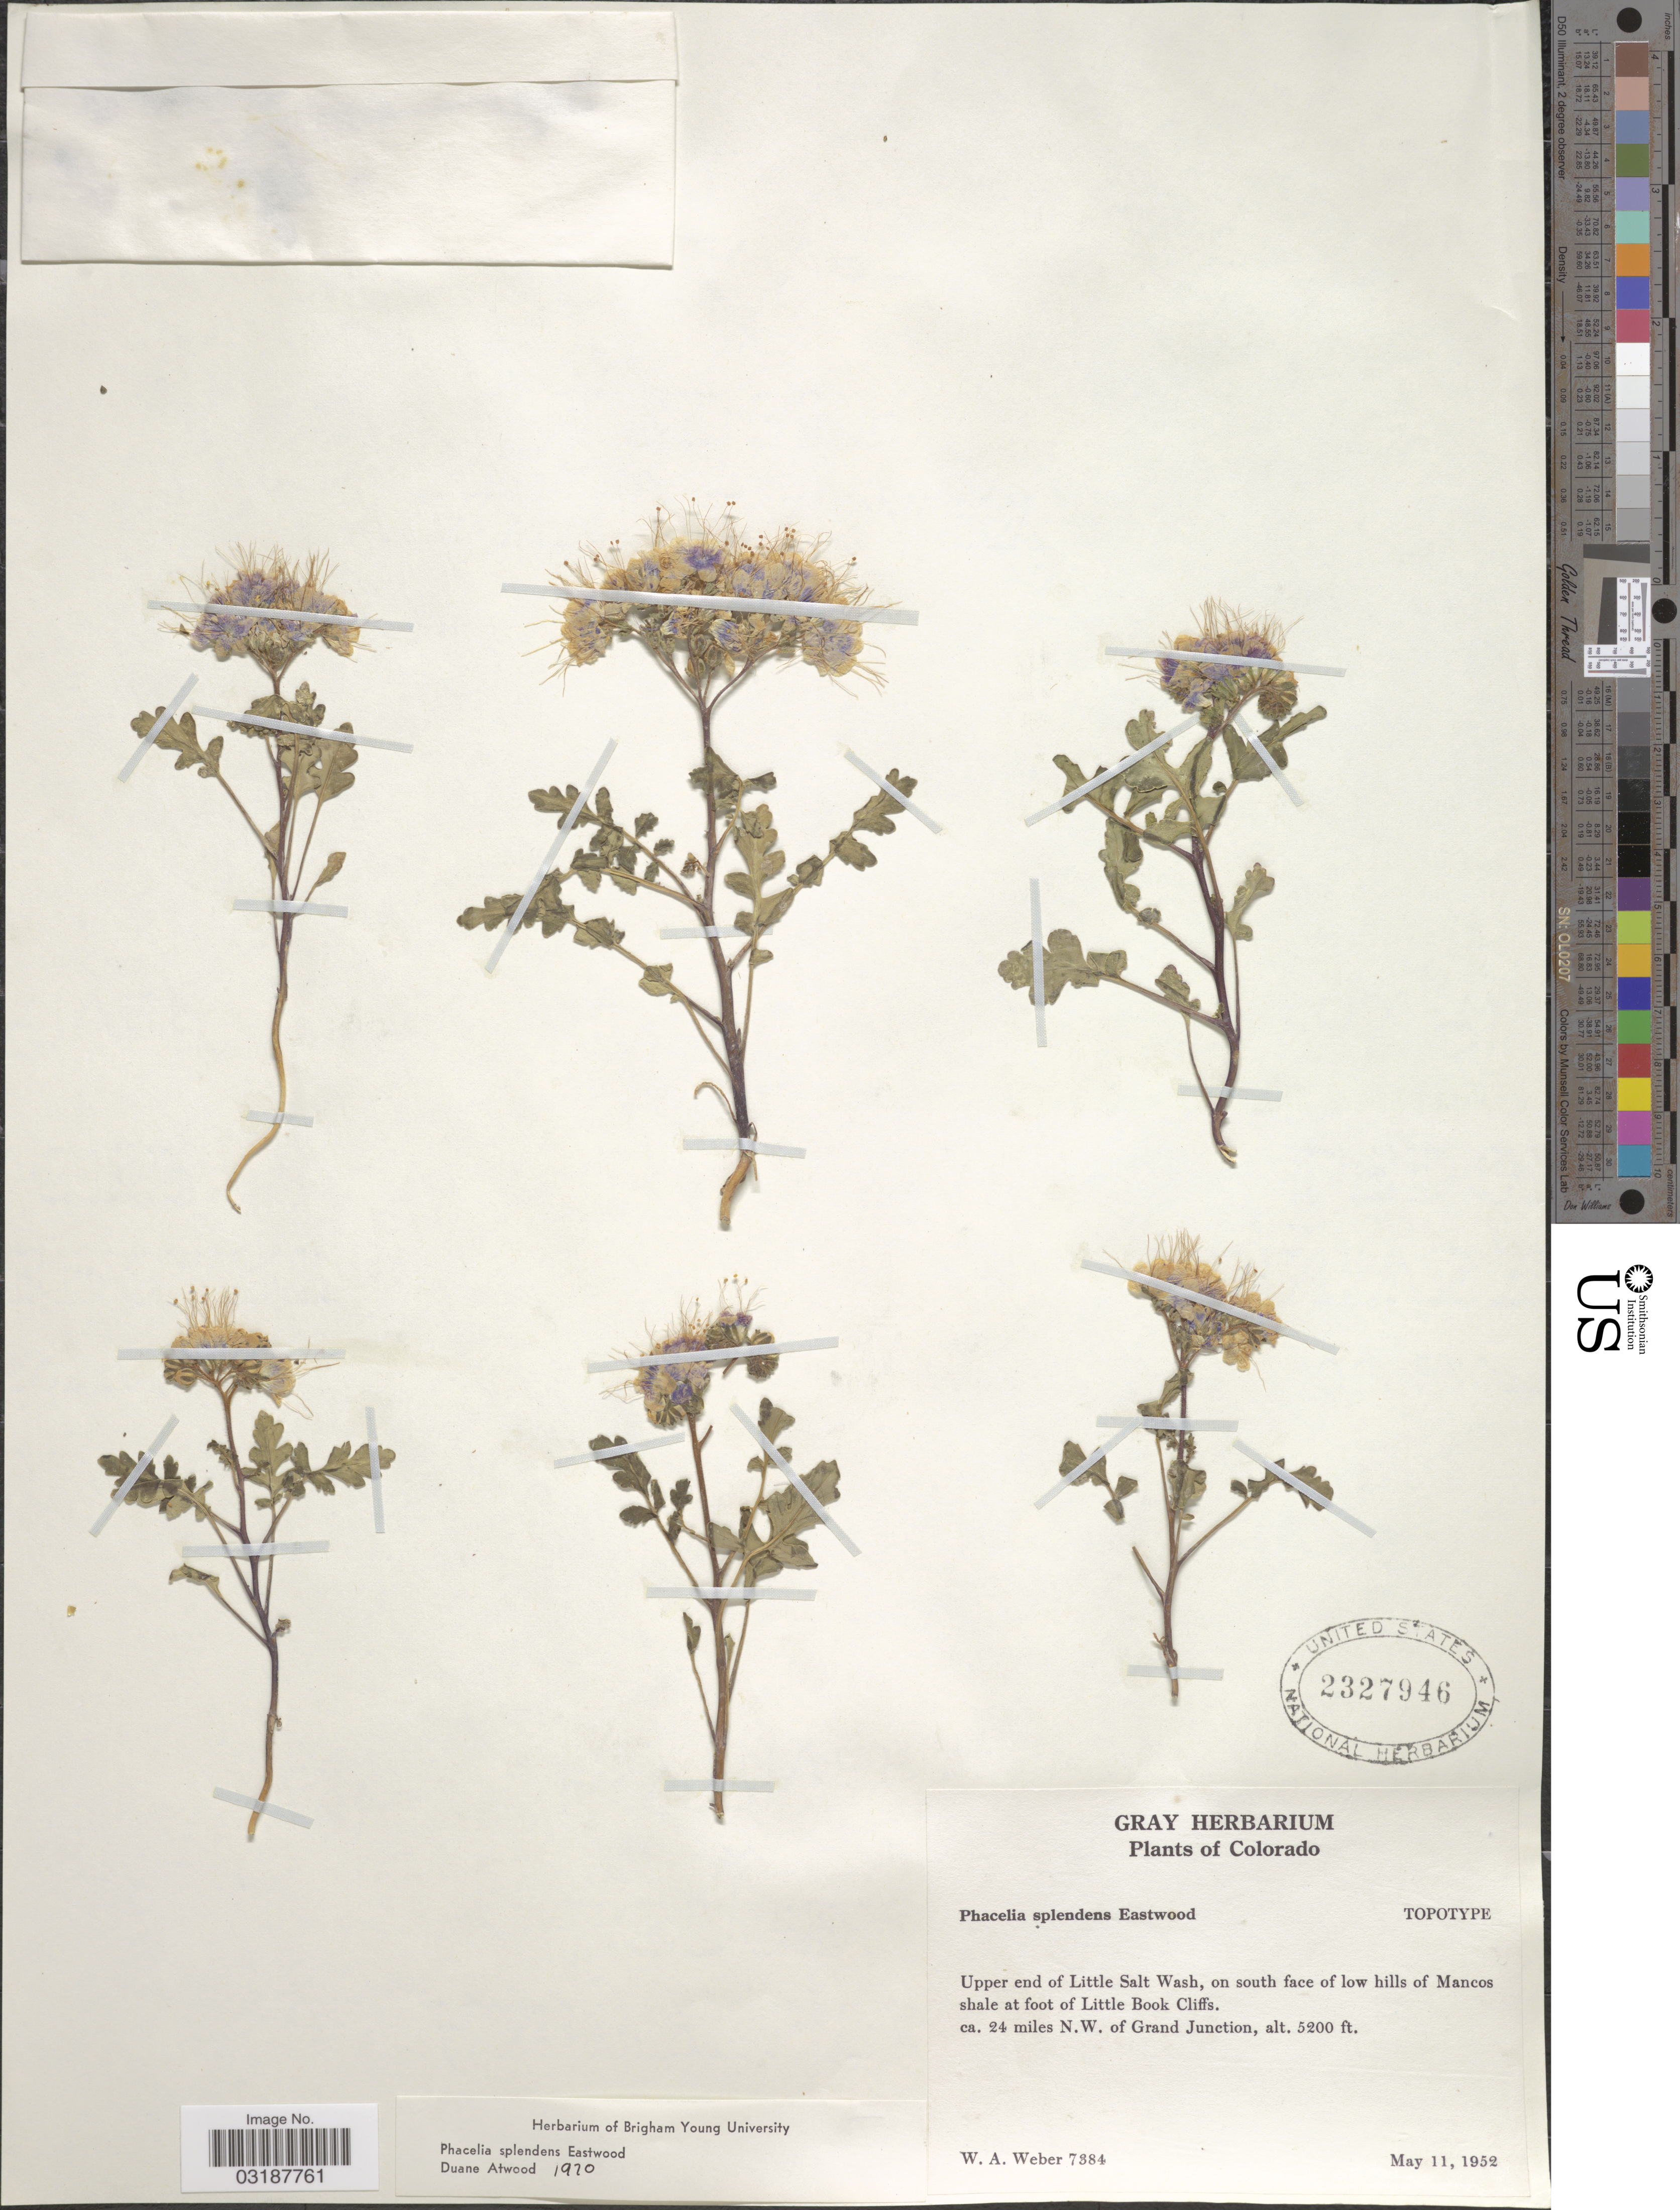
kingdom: Plantae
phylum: Tracheophyta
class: Magnoliopsida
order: Boraginales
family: Hydrophyllaceae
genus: Phacelia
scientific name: Phacelia splendens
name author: Eastw.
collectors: W. A. Weber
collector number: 7384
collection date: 1952-05-11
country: United States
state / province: Colorado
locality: Upper end of Little Salt Wash, on south face of low hills of Mancos shale at foot of Little Book Cliffs, ca. 24 miles N.W. of Grand Junction.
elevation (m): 1585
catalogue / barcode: US 2327946